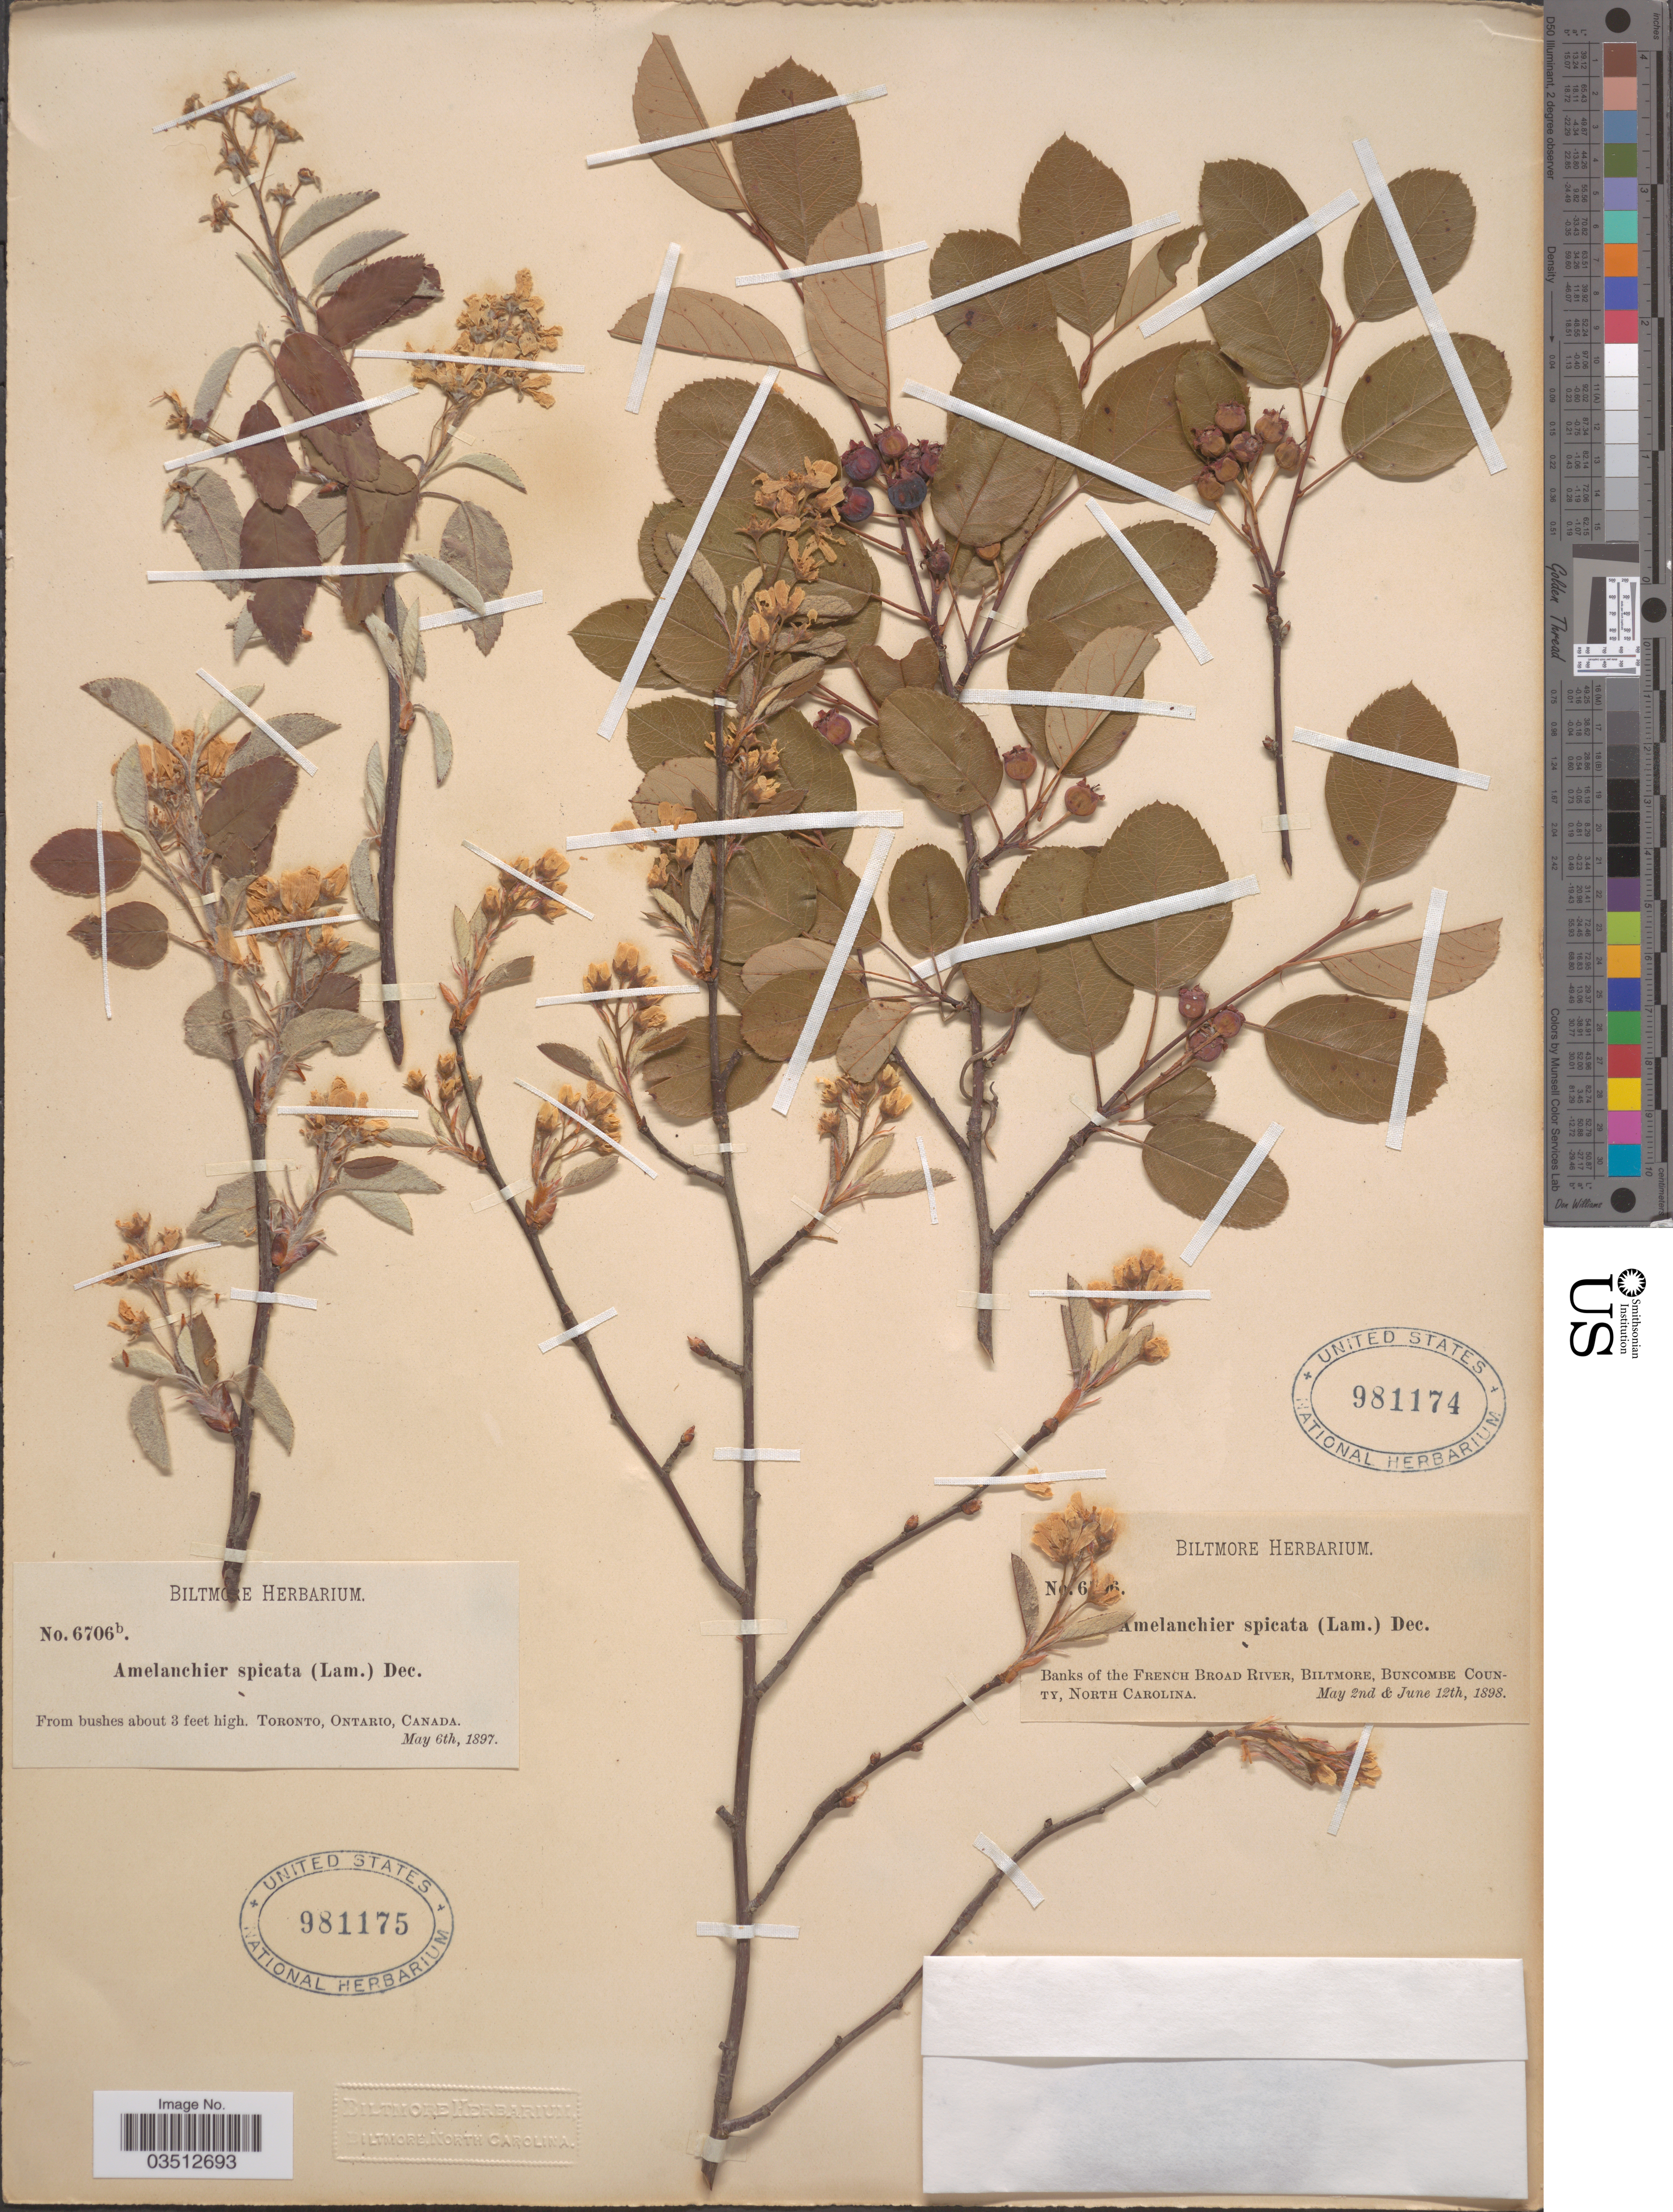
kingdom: Plantae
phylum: Tracheophyta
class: Magnoliopsida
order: Rosales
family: Rosaceae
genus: Amelanchier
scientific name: Amelanchier x spicata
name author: (Lam.) K. Koch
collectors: ex herb. Biltmore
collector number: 6!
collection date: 1898-05-02/1898-06-12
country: United States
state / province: North Carolina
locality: Banks of the French Broad River, Biltmore, Buncombe County.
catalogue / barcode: US 981174